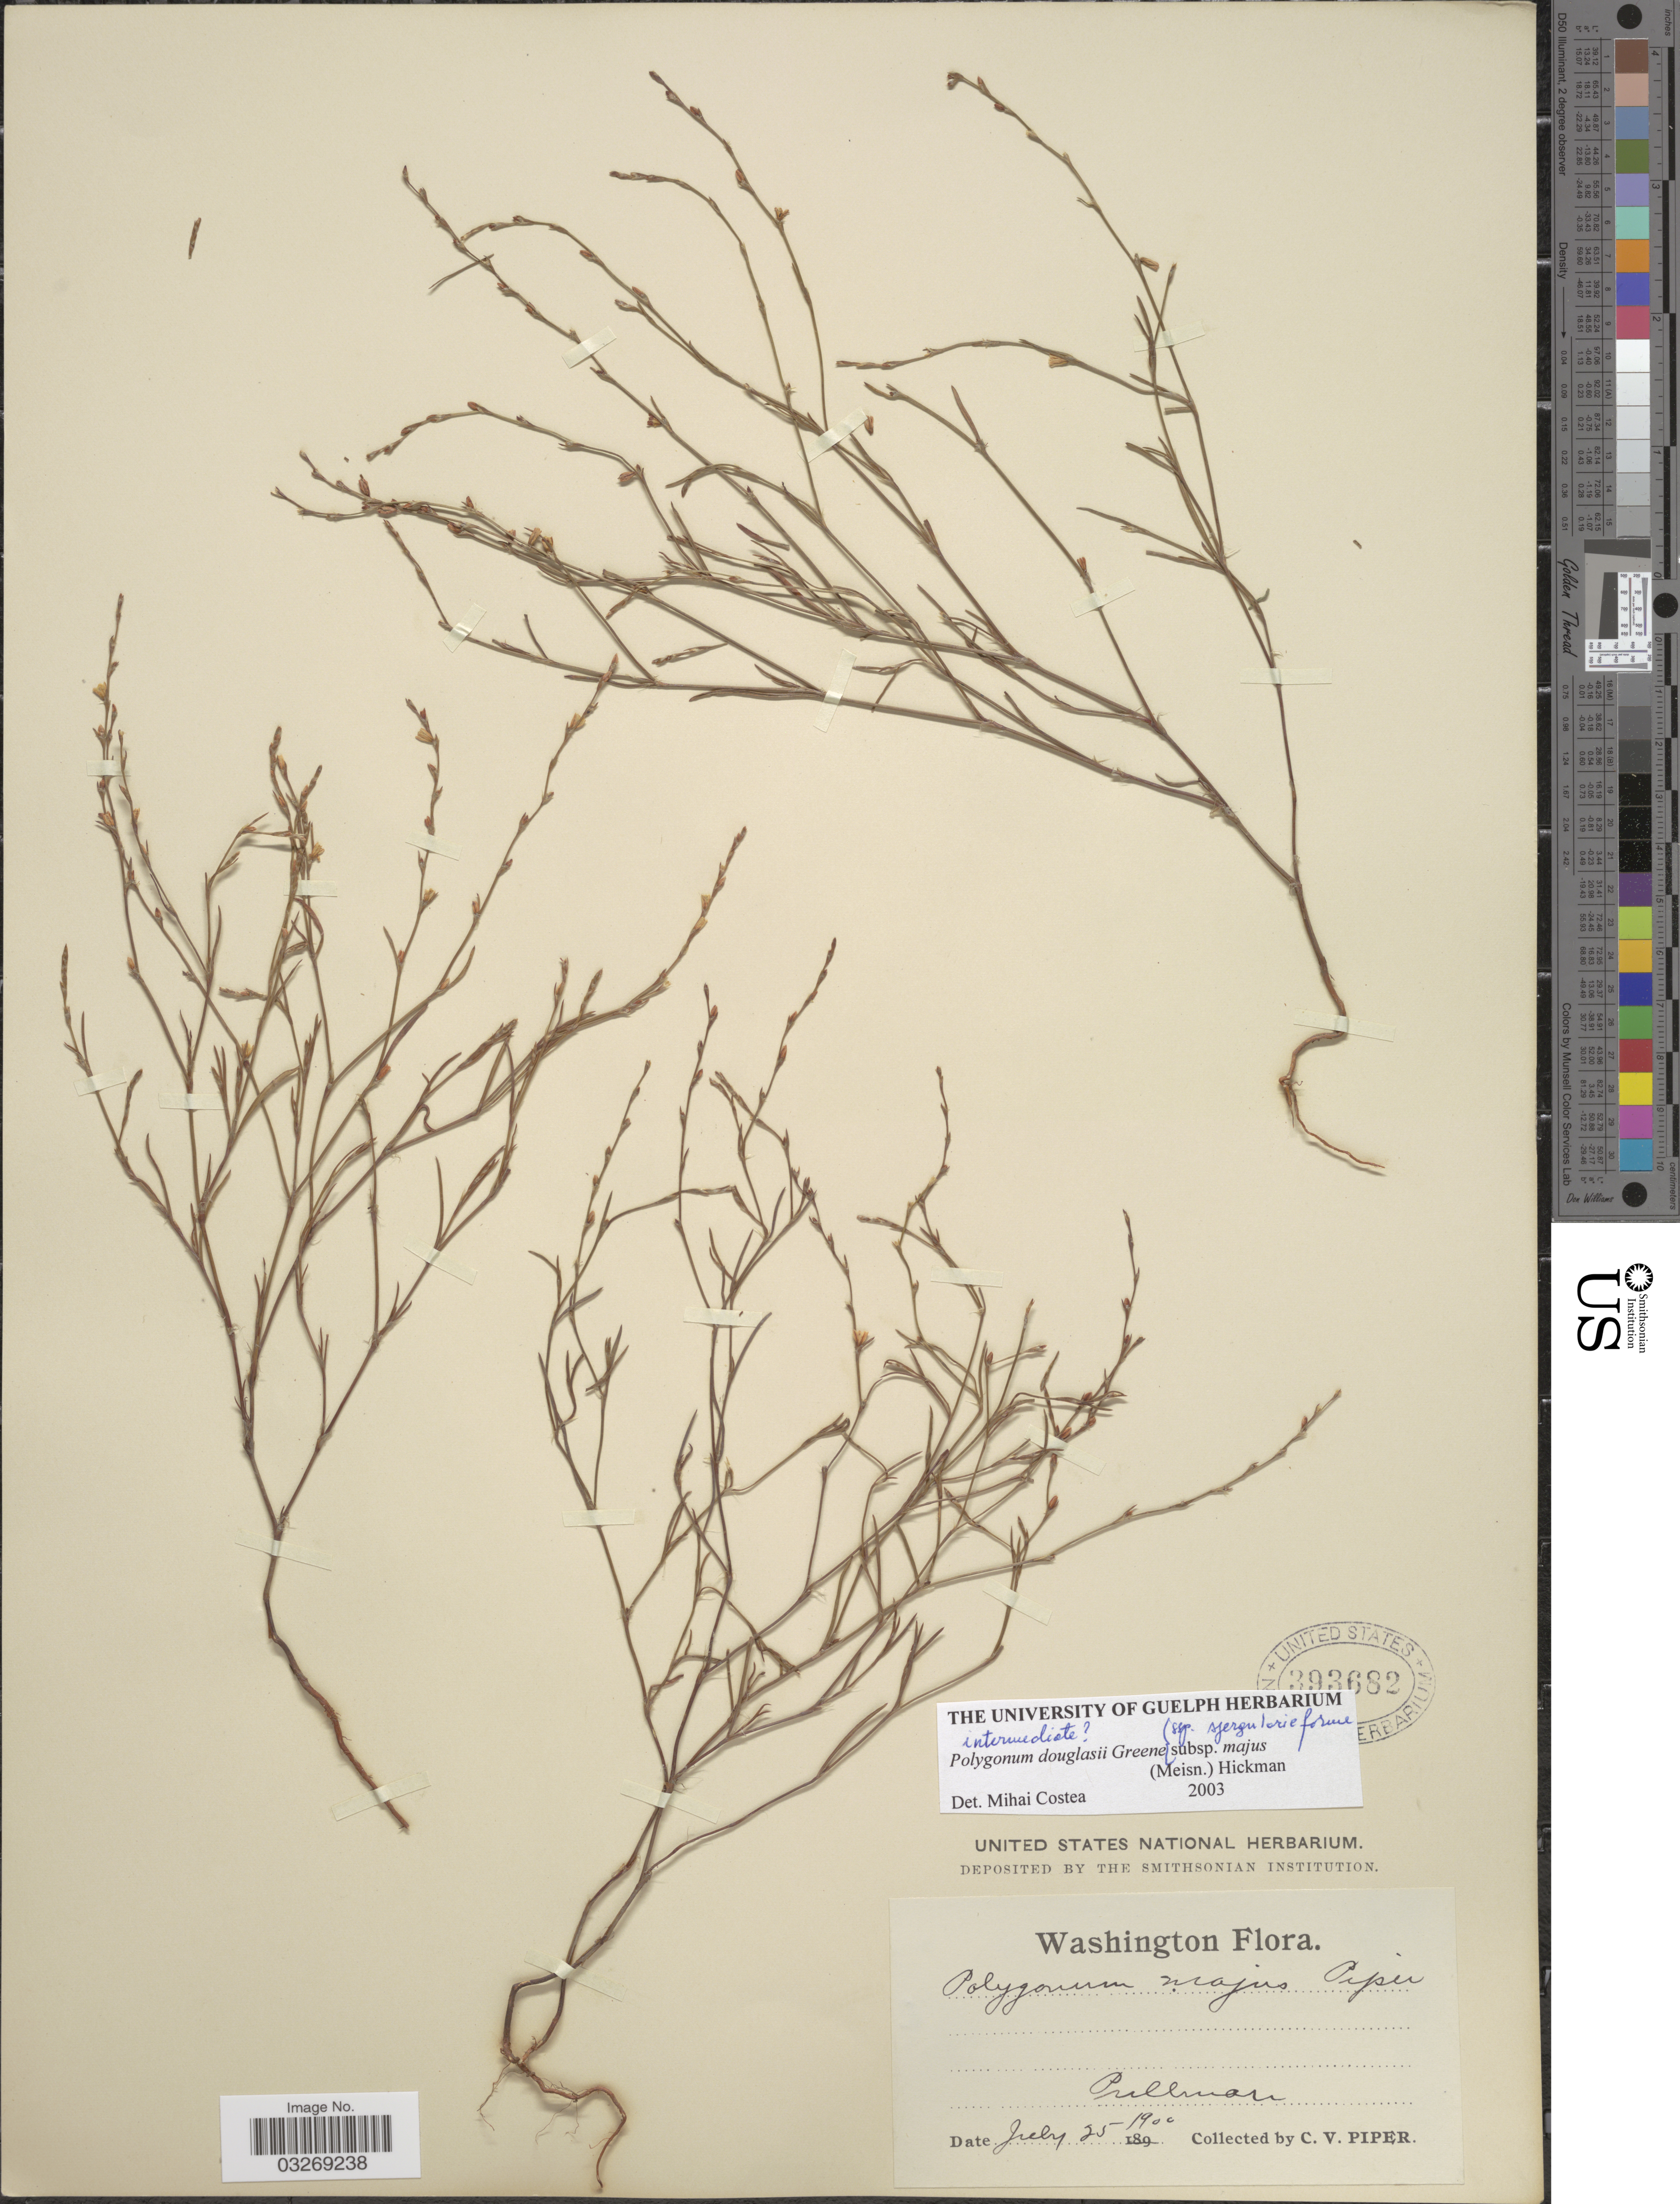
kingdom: Plantae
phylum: Tracheophyta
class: Magnoliopsida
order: Caryophyllales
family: Polygonaceae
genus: Polygonum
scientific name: Polygonum douglasii subsp. majus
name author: (Meisn.) Hickman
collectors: C. V. Piper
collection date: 1900-07-25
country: United States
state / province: Washington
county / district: Whitman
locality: Pullman.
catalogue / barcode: US 393682